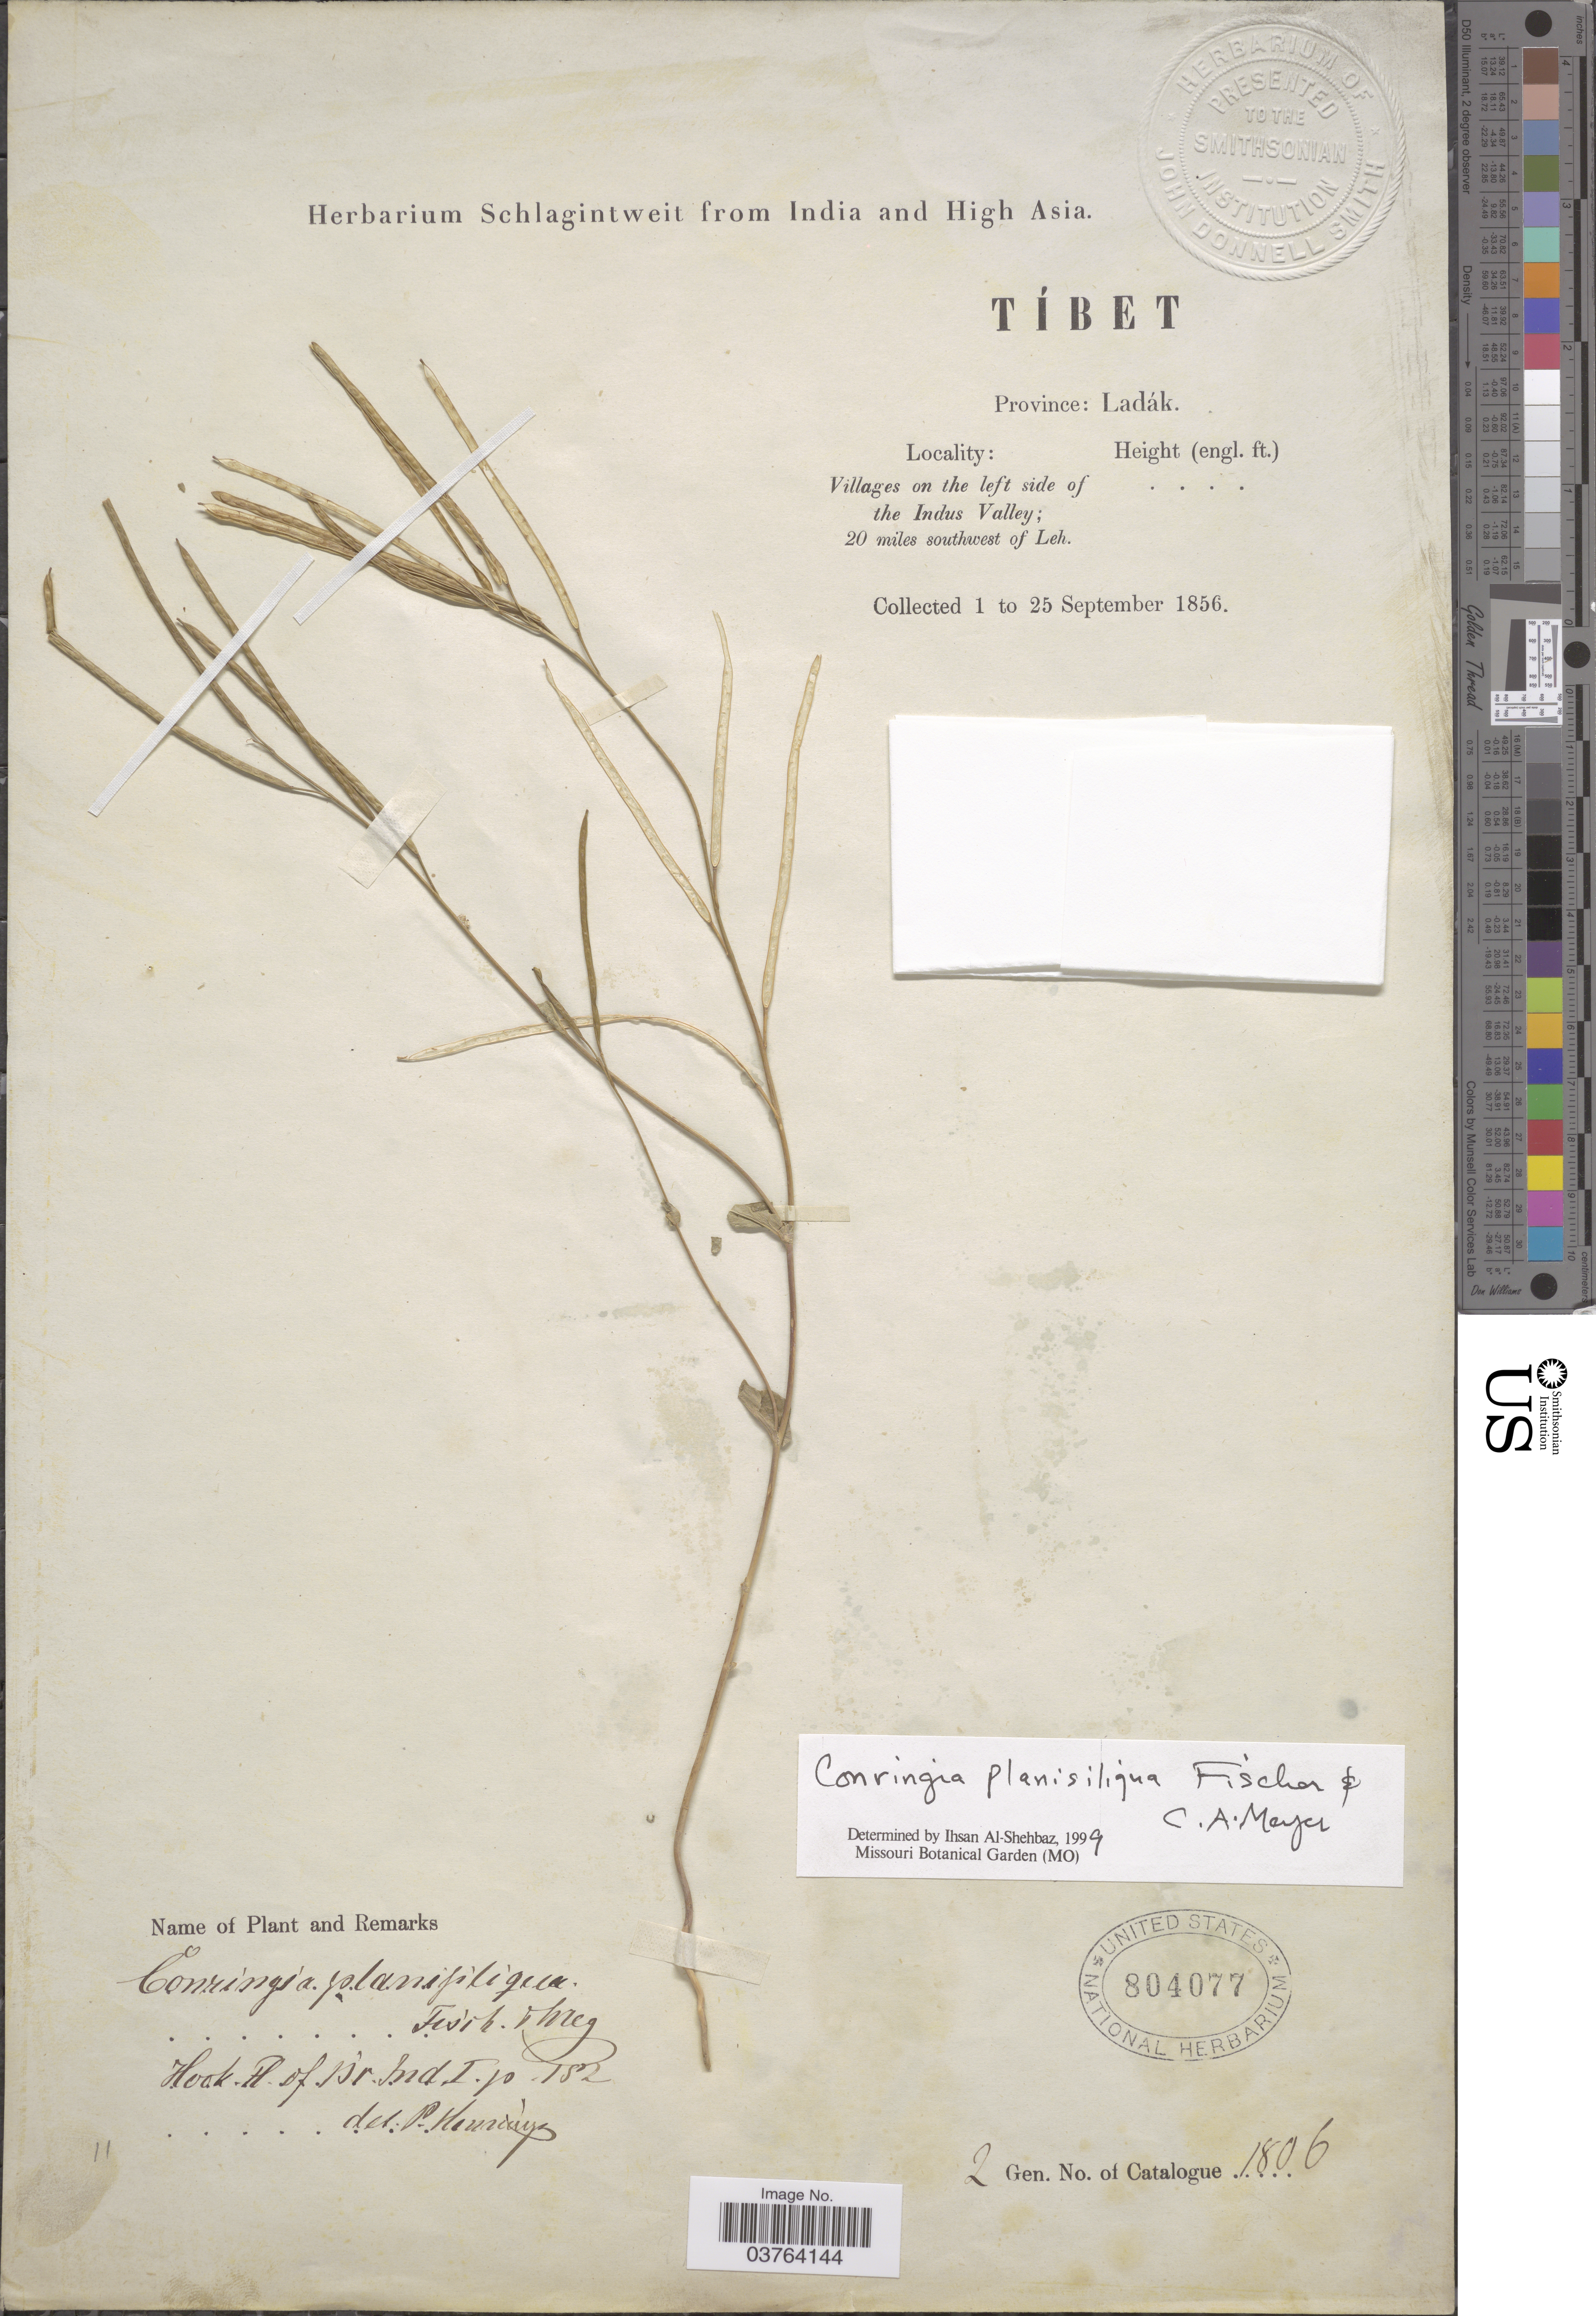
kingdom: Plantae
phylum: Tracheophyta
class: Magnoliopsida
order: Brassicales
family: Brassicaceae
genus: Conringia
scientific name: Conringia planisiliqua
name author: Fisch. & C.A. Mey.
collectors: ex herb. Schlagintweit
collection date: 1856-09-01/1856-09-25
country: India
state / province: Ladakh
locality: Tíbet. Province: Ladák. Villages on the left side of the Indus Valley; 20 miles southwest of Leh.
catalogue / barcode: US 804077